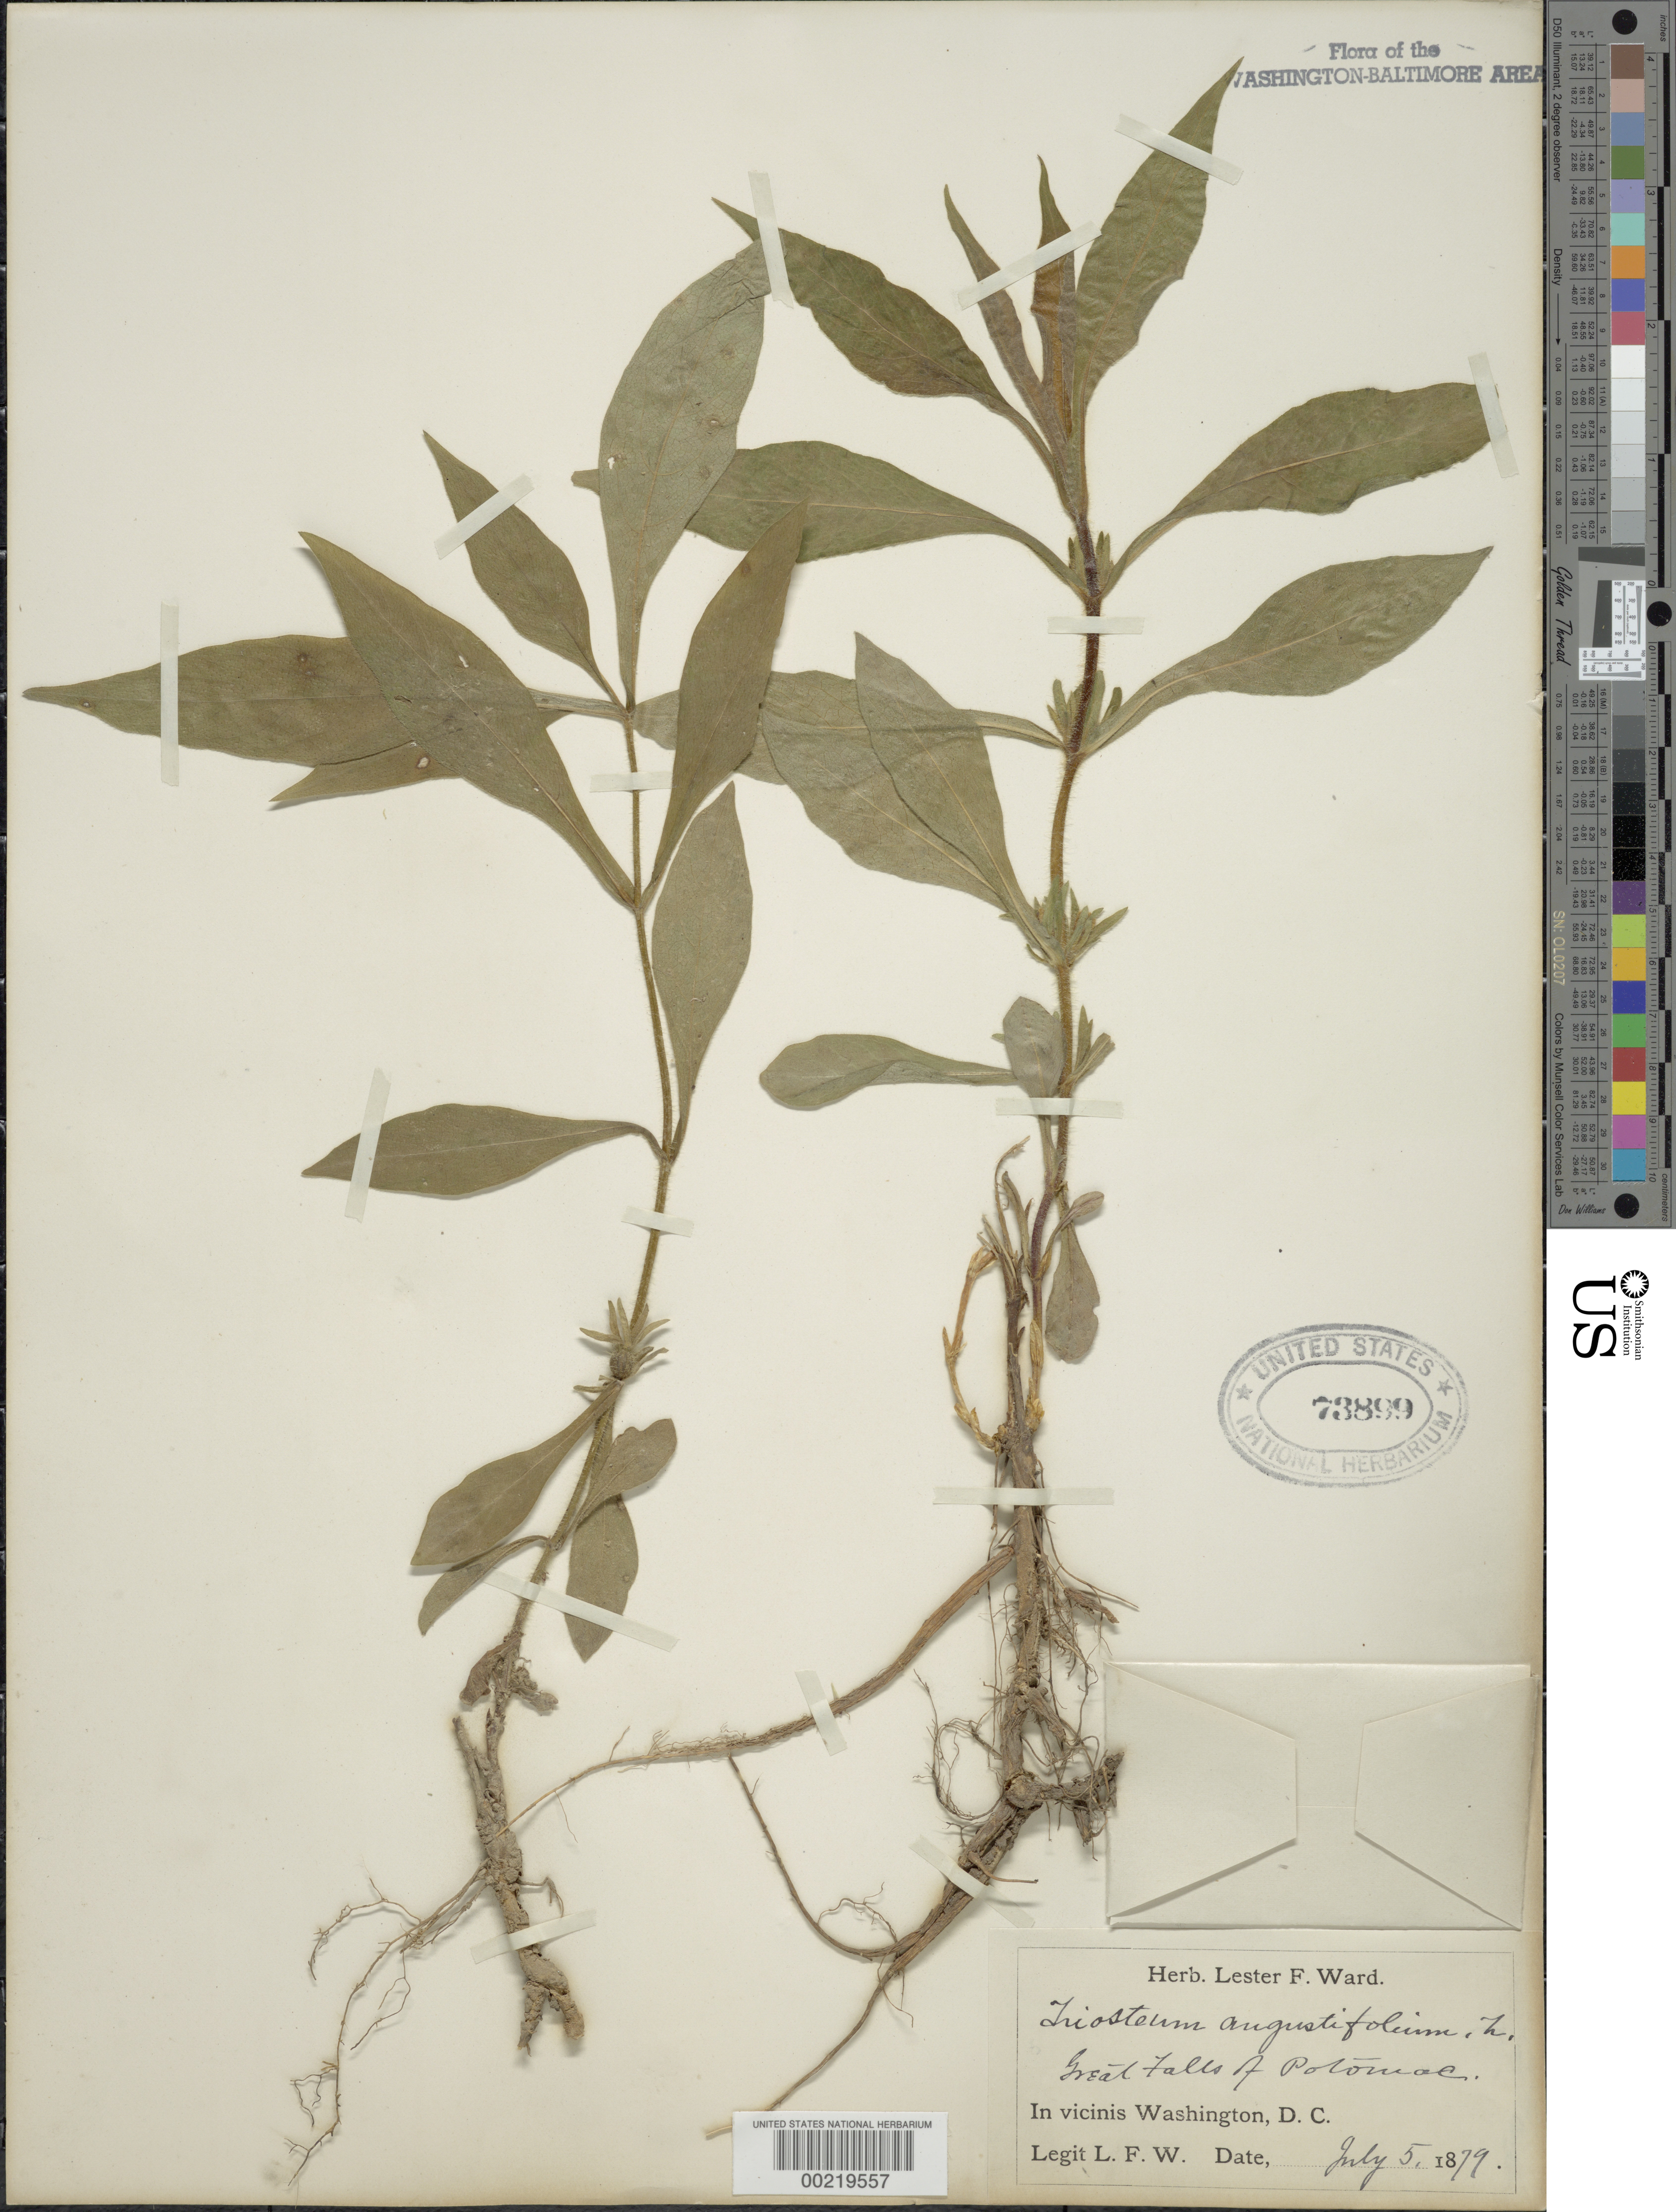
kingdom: Plantae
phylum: Tracheophyta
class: Magnoliopsida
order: Dipsacales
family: Caprifoliaceae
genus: Triosteum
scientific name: Triosteum angustifolium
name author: L.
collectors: L. F. Ward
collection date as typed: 05 Jul 1879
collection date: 1879-07-05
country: United States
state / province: Maryland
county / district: Montgomery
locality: Great Falls of Potomac C. & O. Canal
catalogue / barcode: US 73899